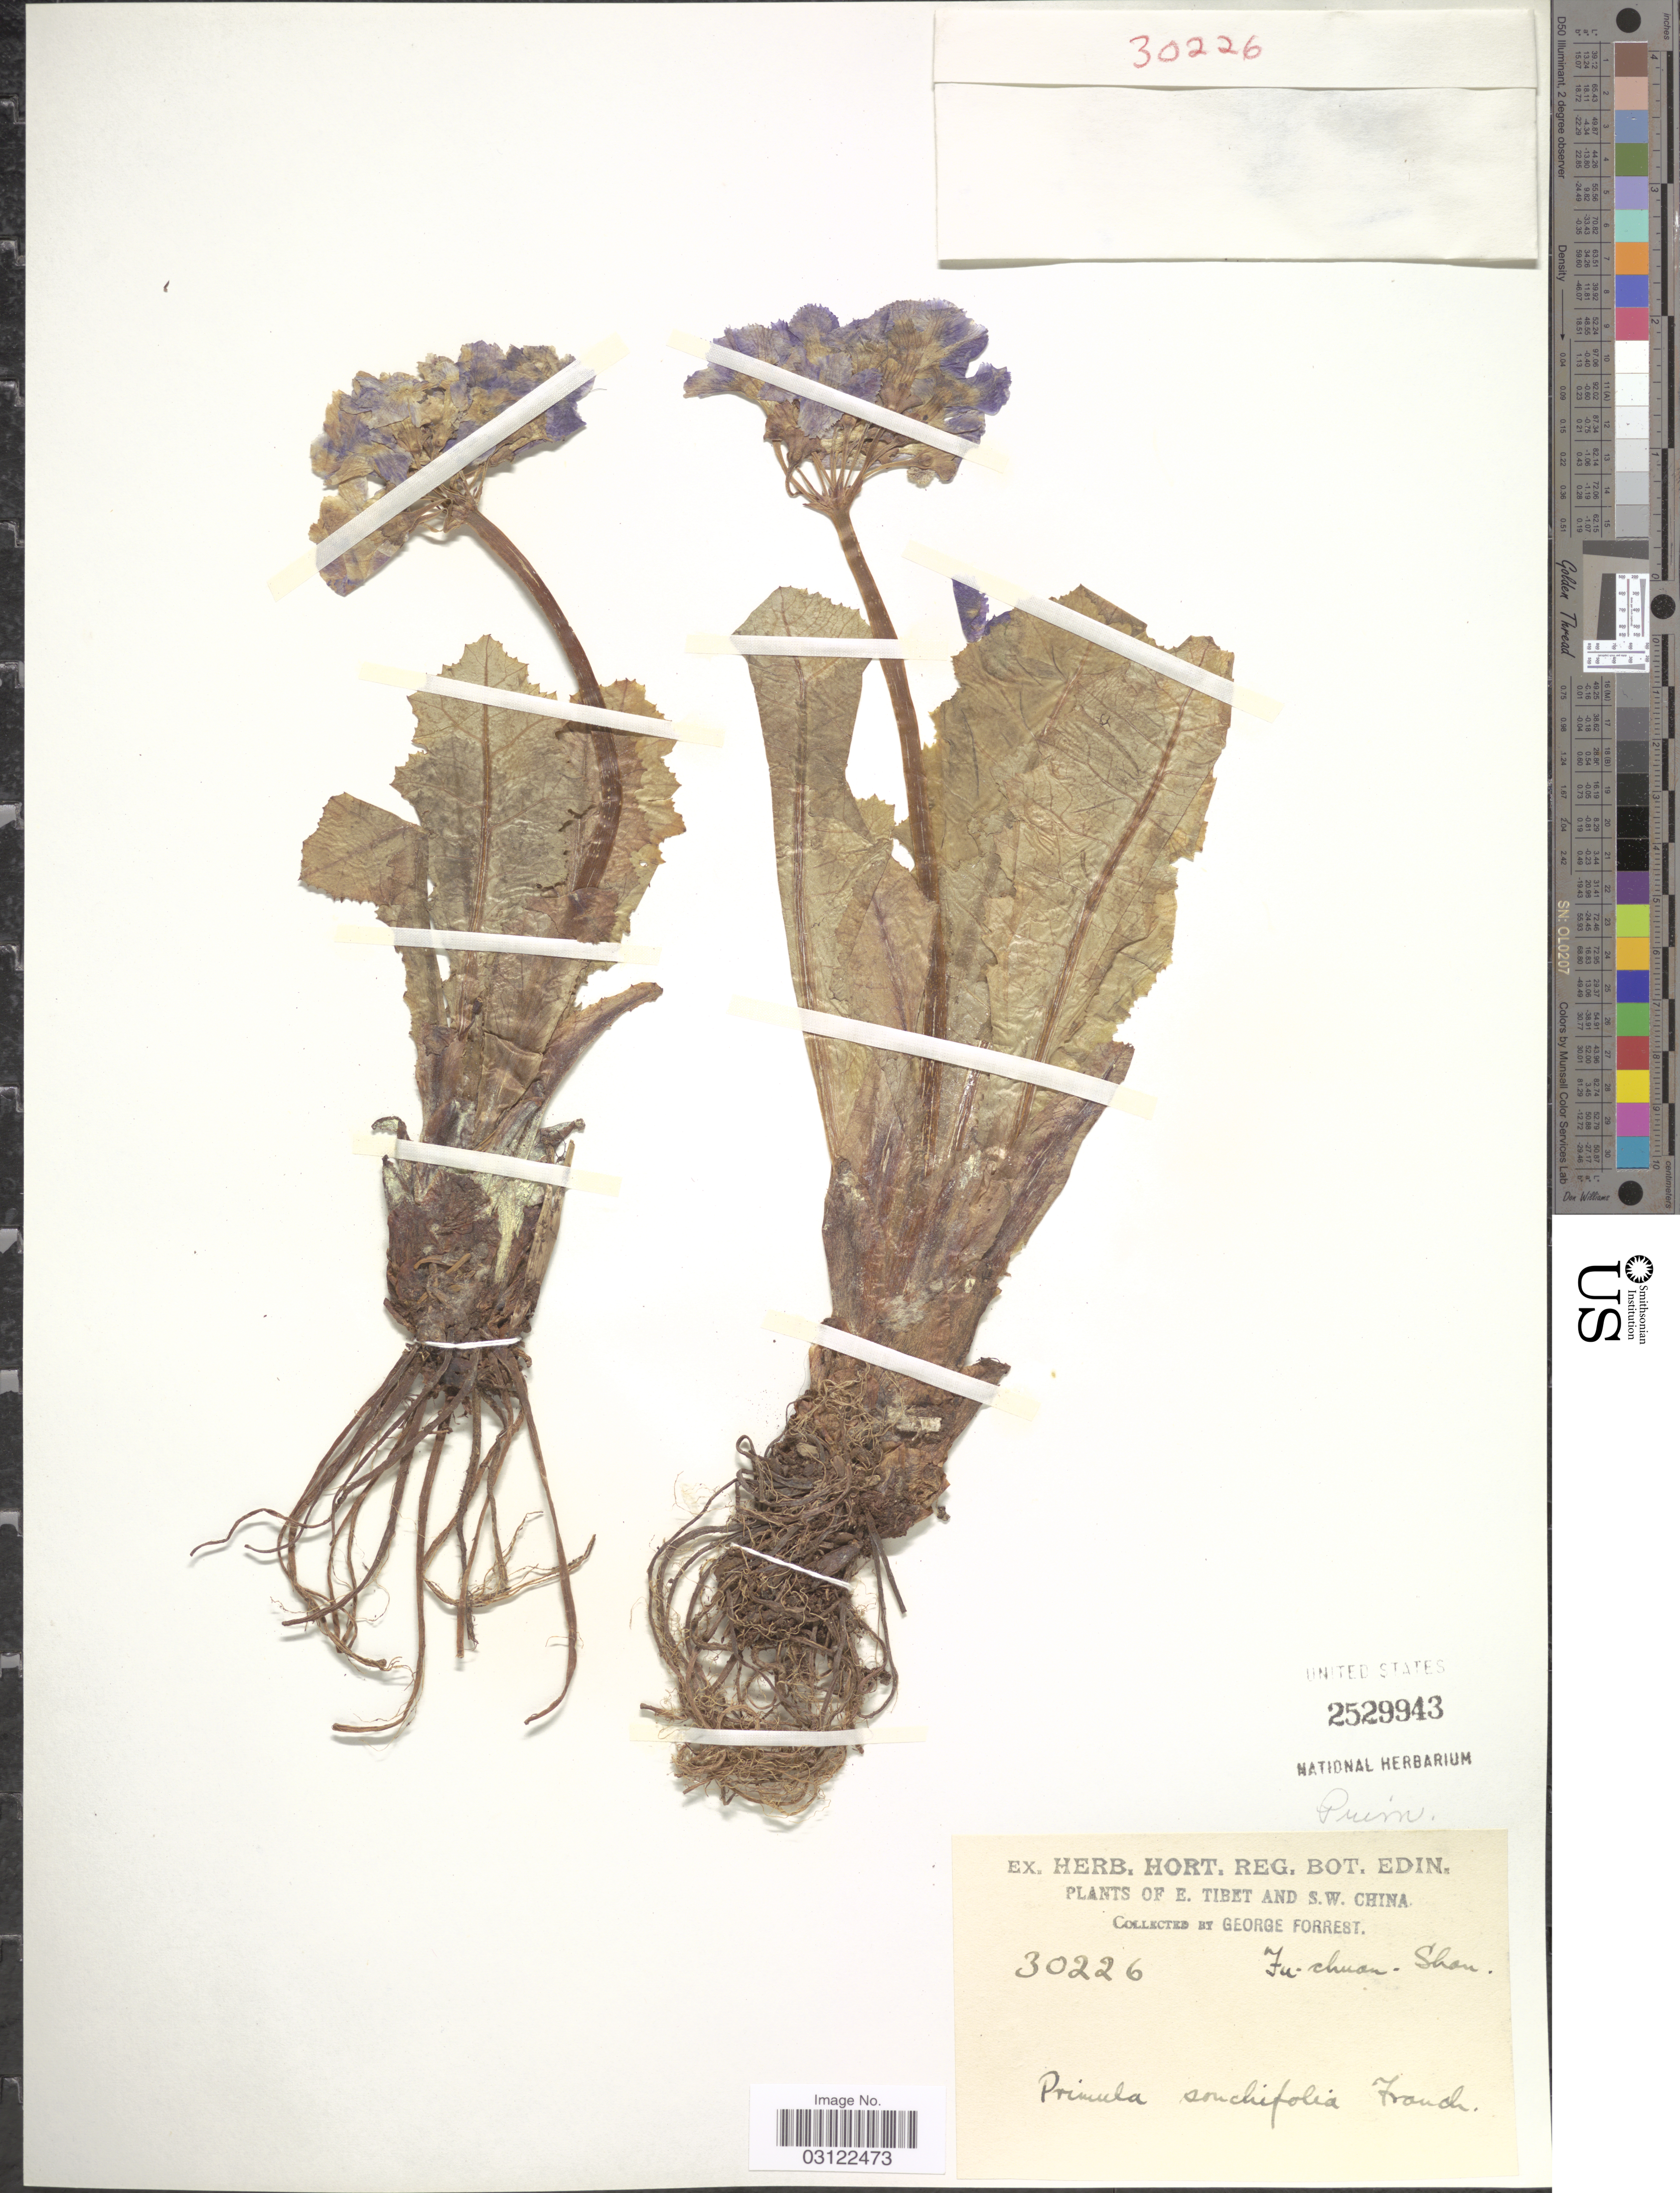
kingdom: Plantae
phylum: Tracheophyta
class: Magnoliopsida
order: Ericales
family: Primulaceae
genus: Primula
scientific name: Primula sonchifolia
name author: Franch.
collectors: G. Forrest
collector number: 30226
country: China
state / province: Xizang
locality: E. Tibet and S.W. China. Tu-chuan-Shan.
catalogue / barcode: US 2529943